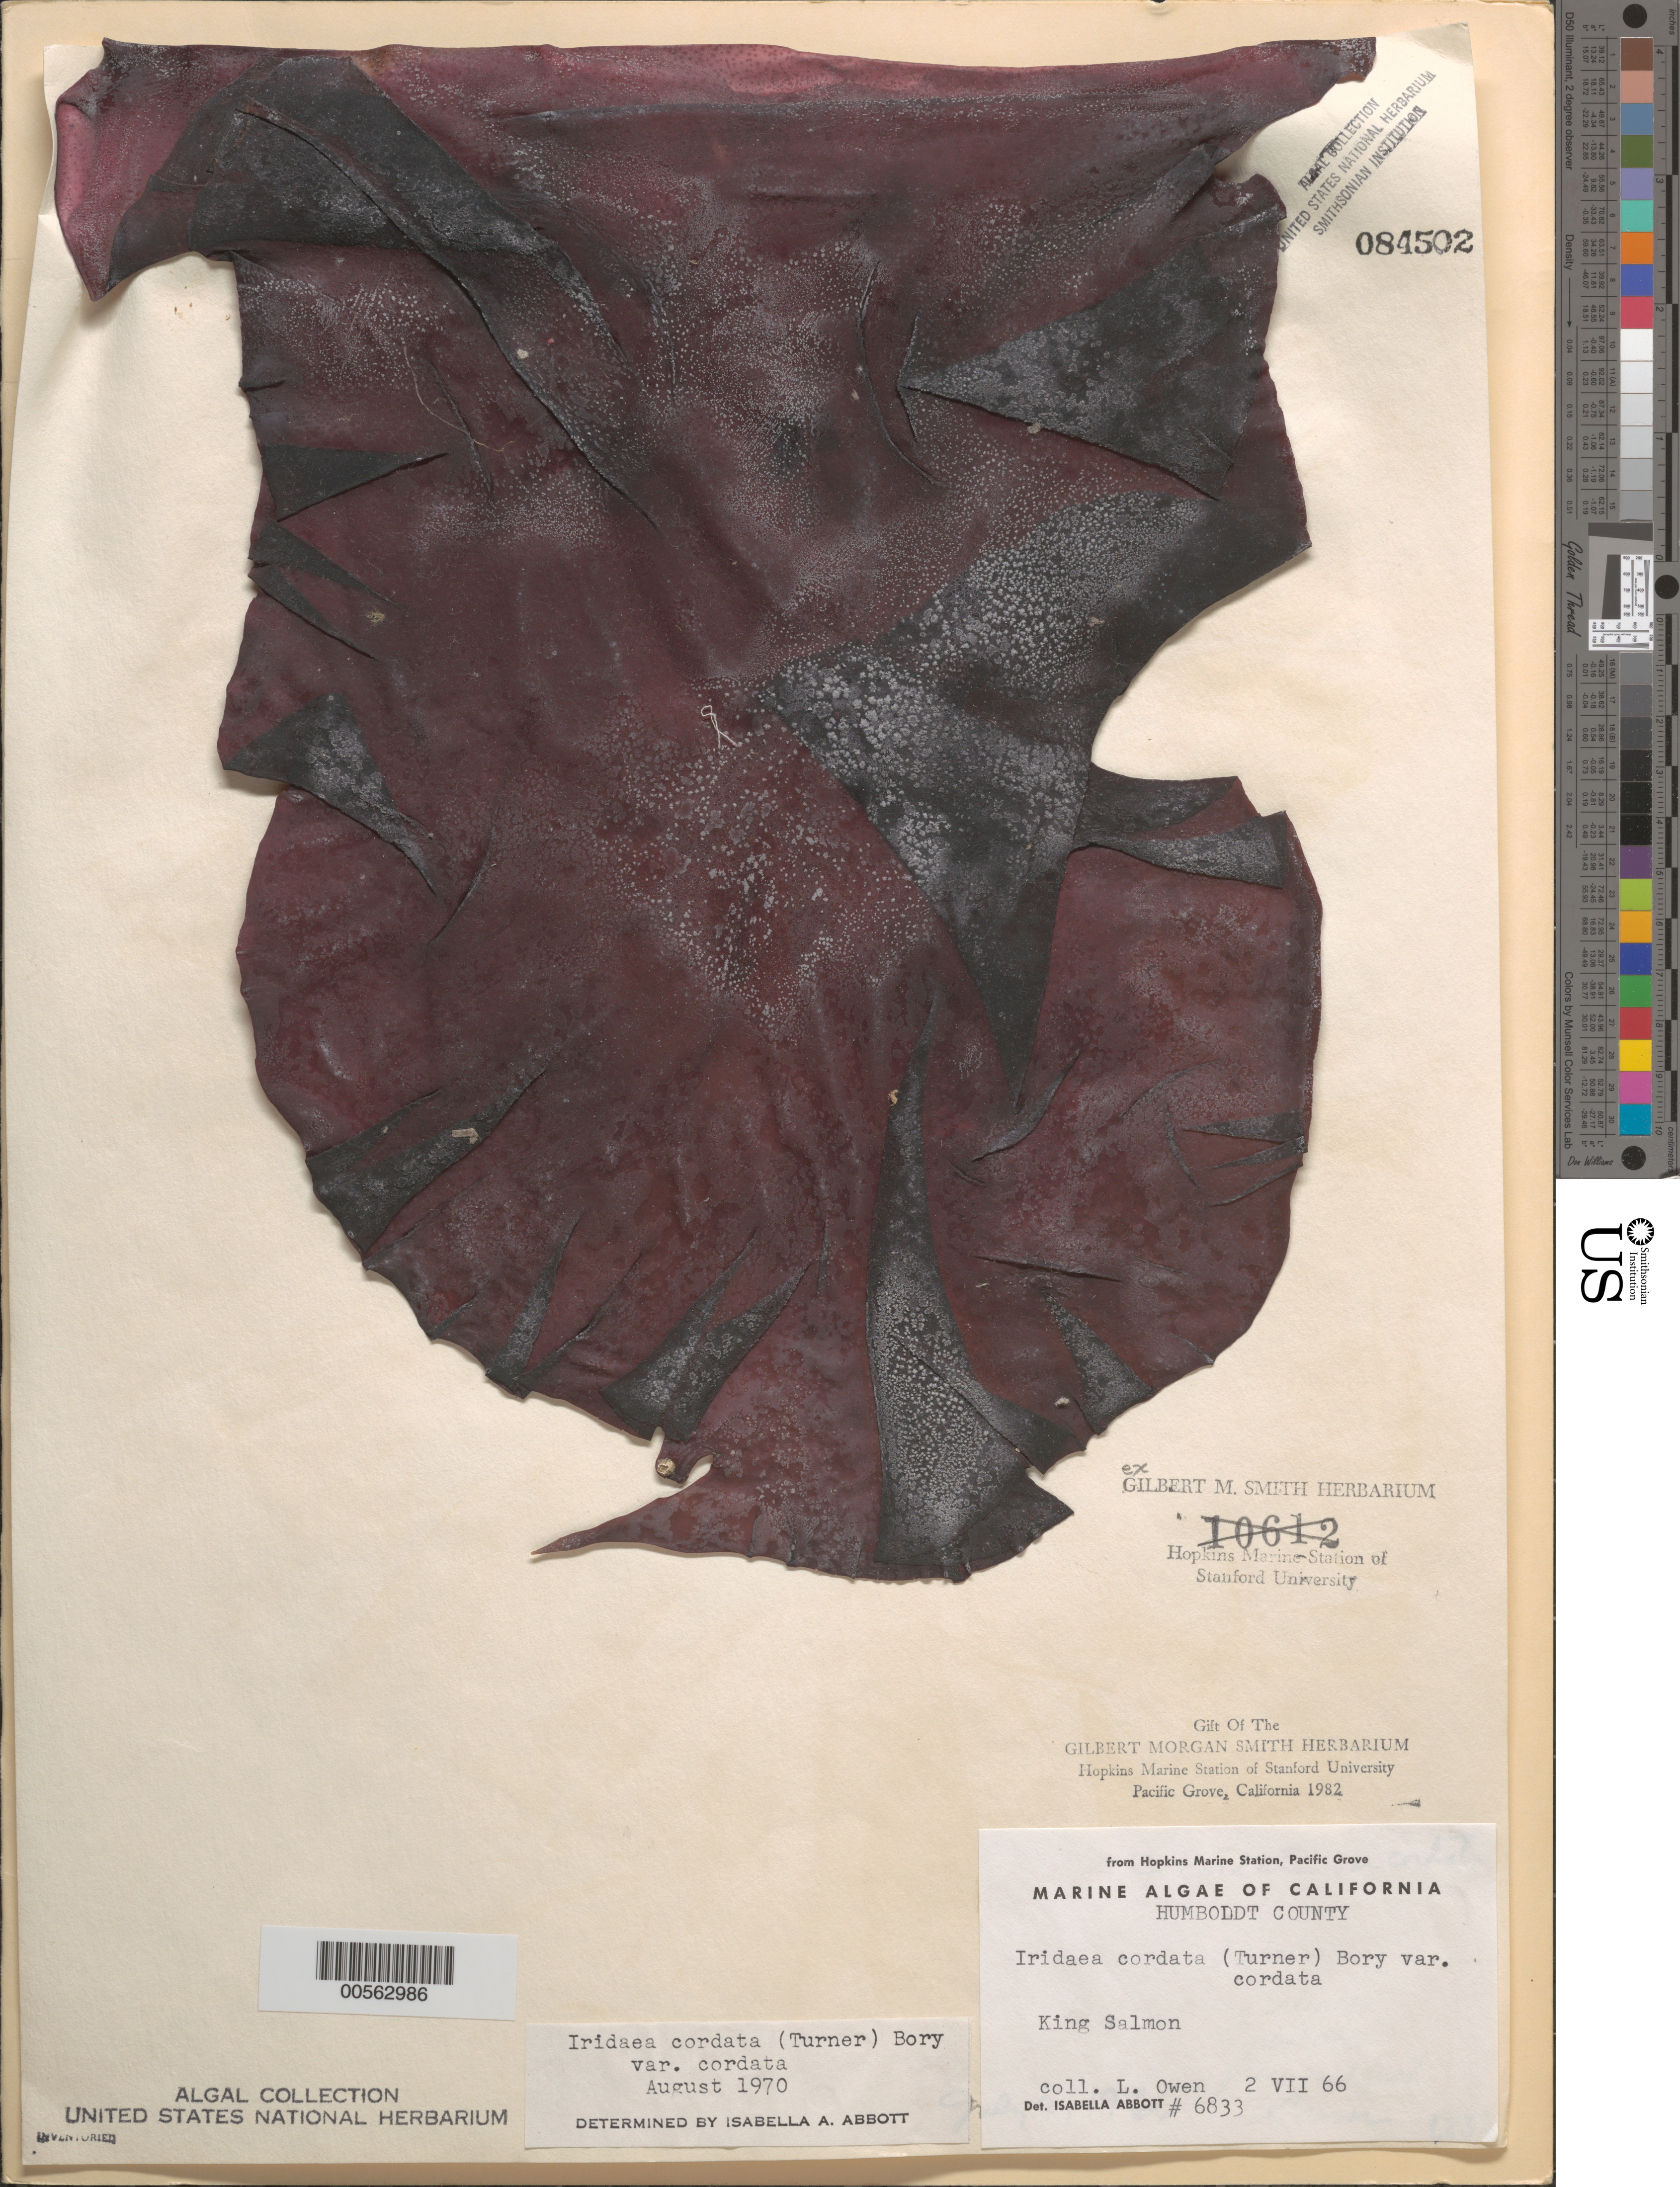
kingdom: Plantae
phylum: Rhodophyta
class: Florideophyceae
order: Gigartinales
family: Gigartinaceae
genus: Iridaea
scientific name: Iridaea cordata var. cordata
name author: (Turner) Bory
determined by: Abbott, Isabella A.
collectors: L. Owen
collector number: IAA 6833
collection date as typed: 02 Jul 1966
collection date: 1966-07-02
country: United States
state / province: California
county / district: Humboldt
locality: King Salmon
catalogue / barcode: US 84502